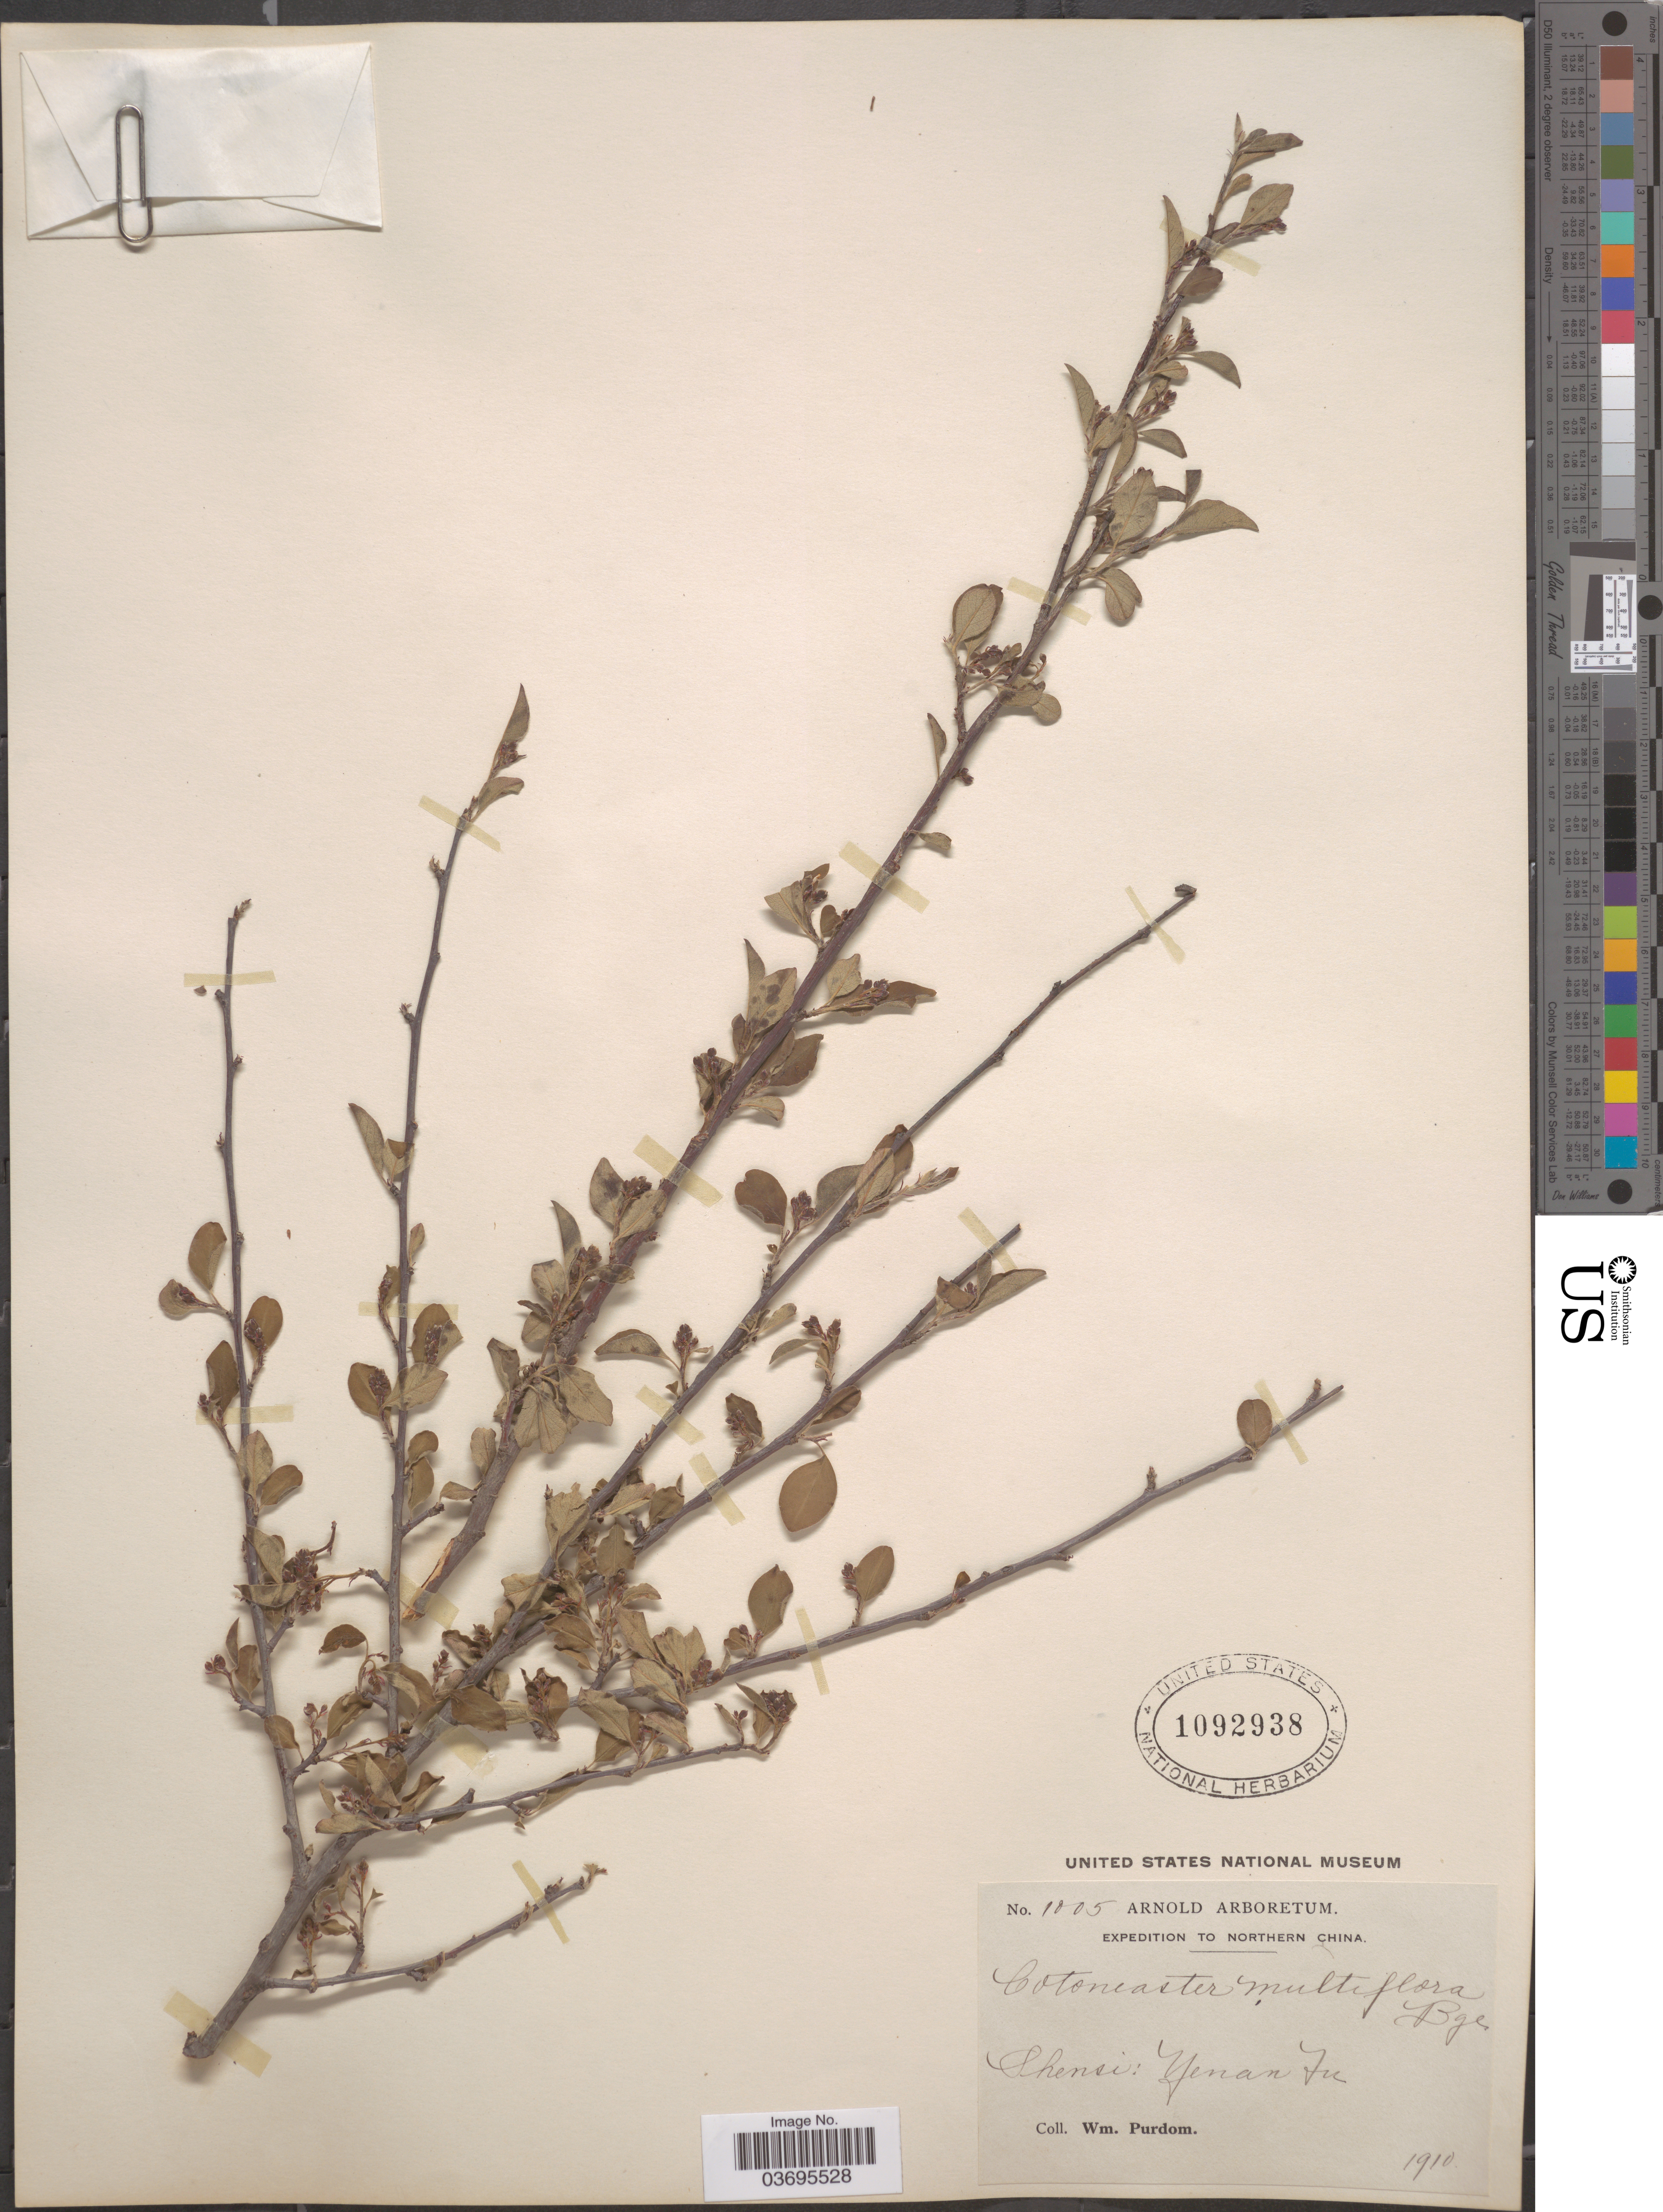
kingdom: Plantae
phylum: Tracheophyta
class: Magnoliopsida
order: Rosales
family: Rosaceae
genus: Cotoneaster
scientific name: Cotoneaster multiflora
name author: Bunge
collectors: W. Purdom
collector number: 1005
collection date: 1910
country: China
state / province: Shaanxi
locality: Northern China. Shensi: Yenan Fu.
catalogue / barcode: US 1092938